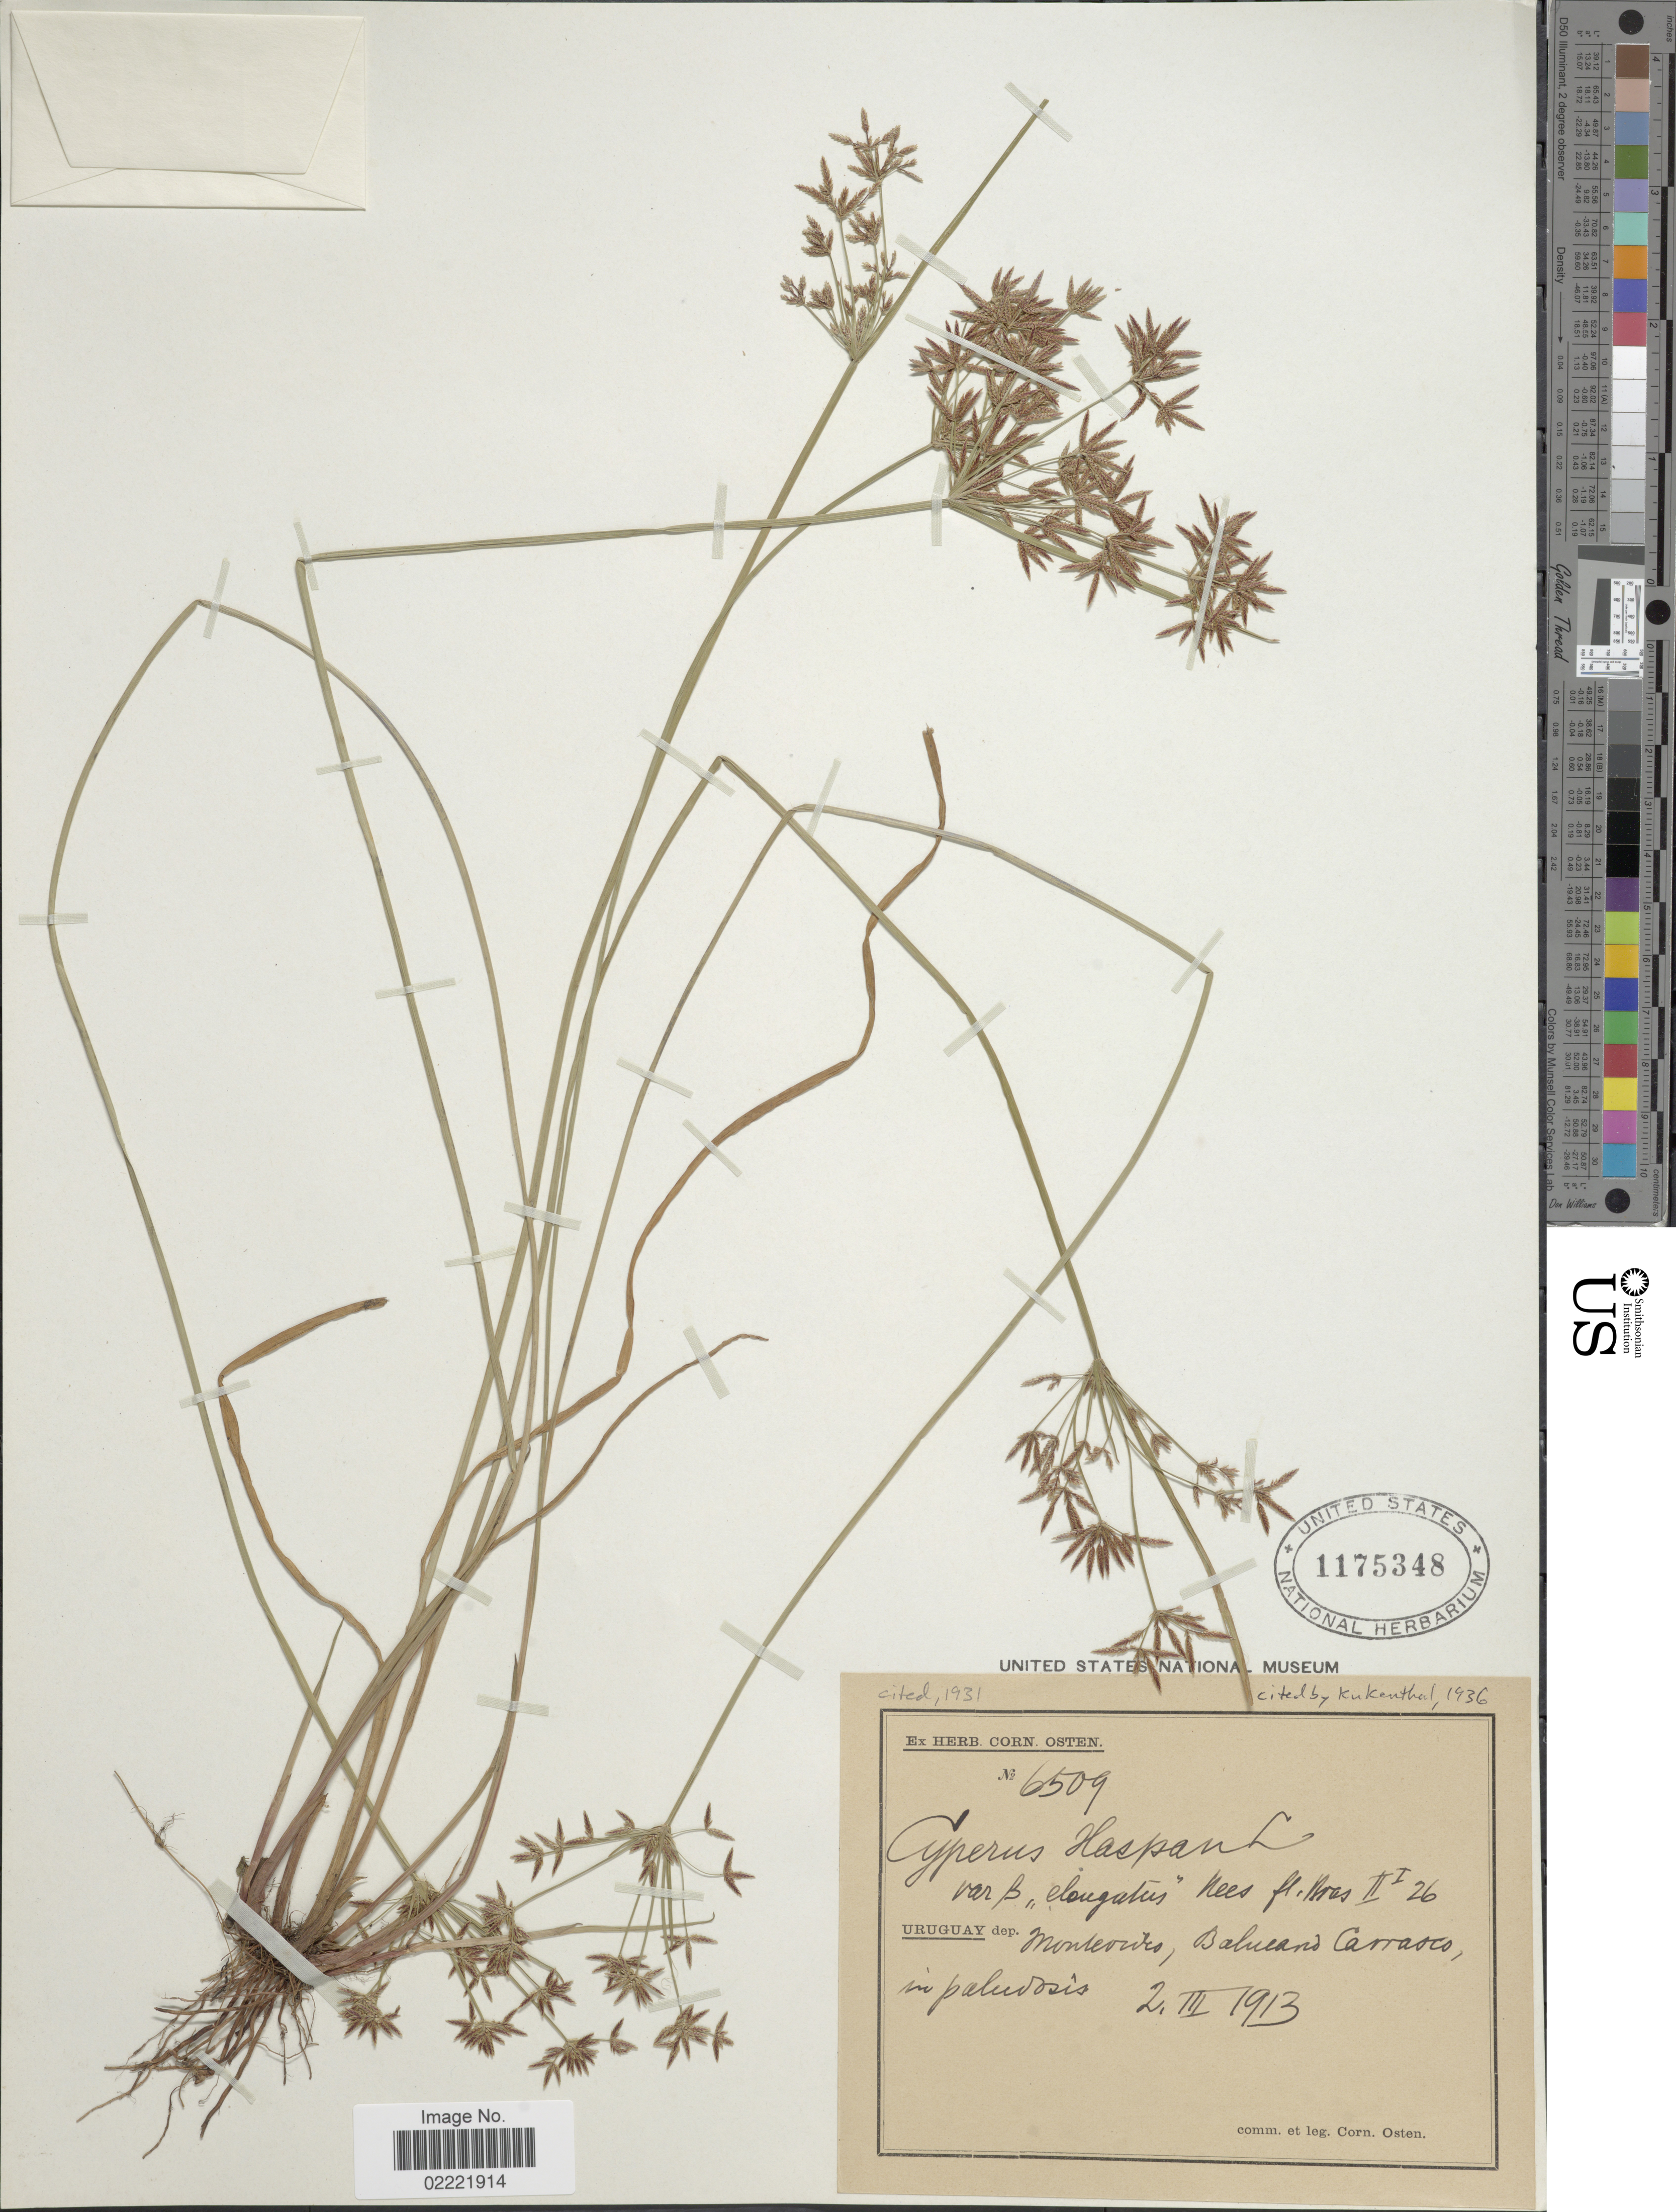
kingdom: Plantae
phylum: Tracheophyta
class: Liliopsida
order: Poales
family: Cyperaceae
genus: Cyperus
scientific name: Cyperus haspan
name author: L.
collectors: C. Osten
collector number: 6509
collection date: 1913-03-02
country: Uruguay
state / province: Montevideo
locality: Balneario Carrasco in paludosis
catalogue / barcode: US 1175348